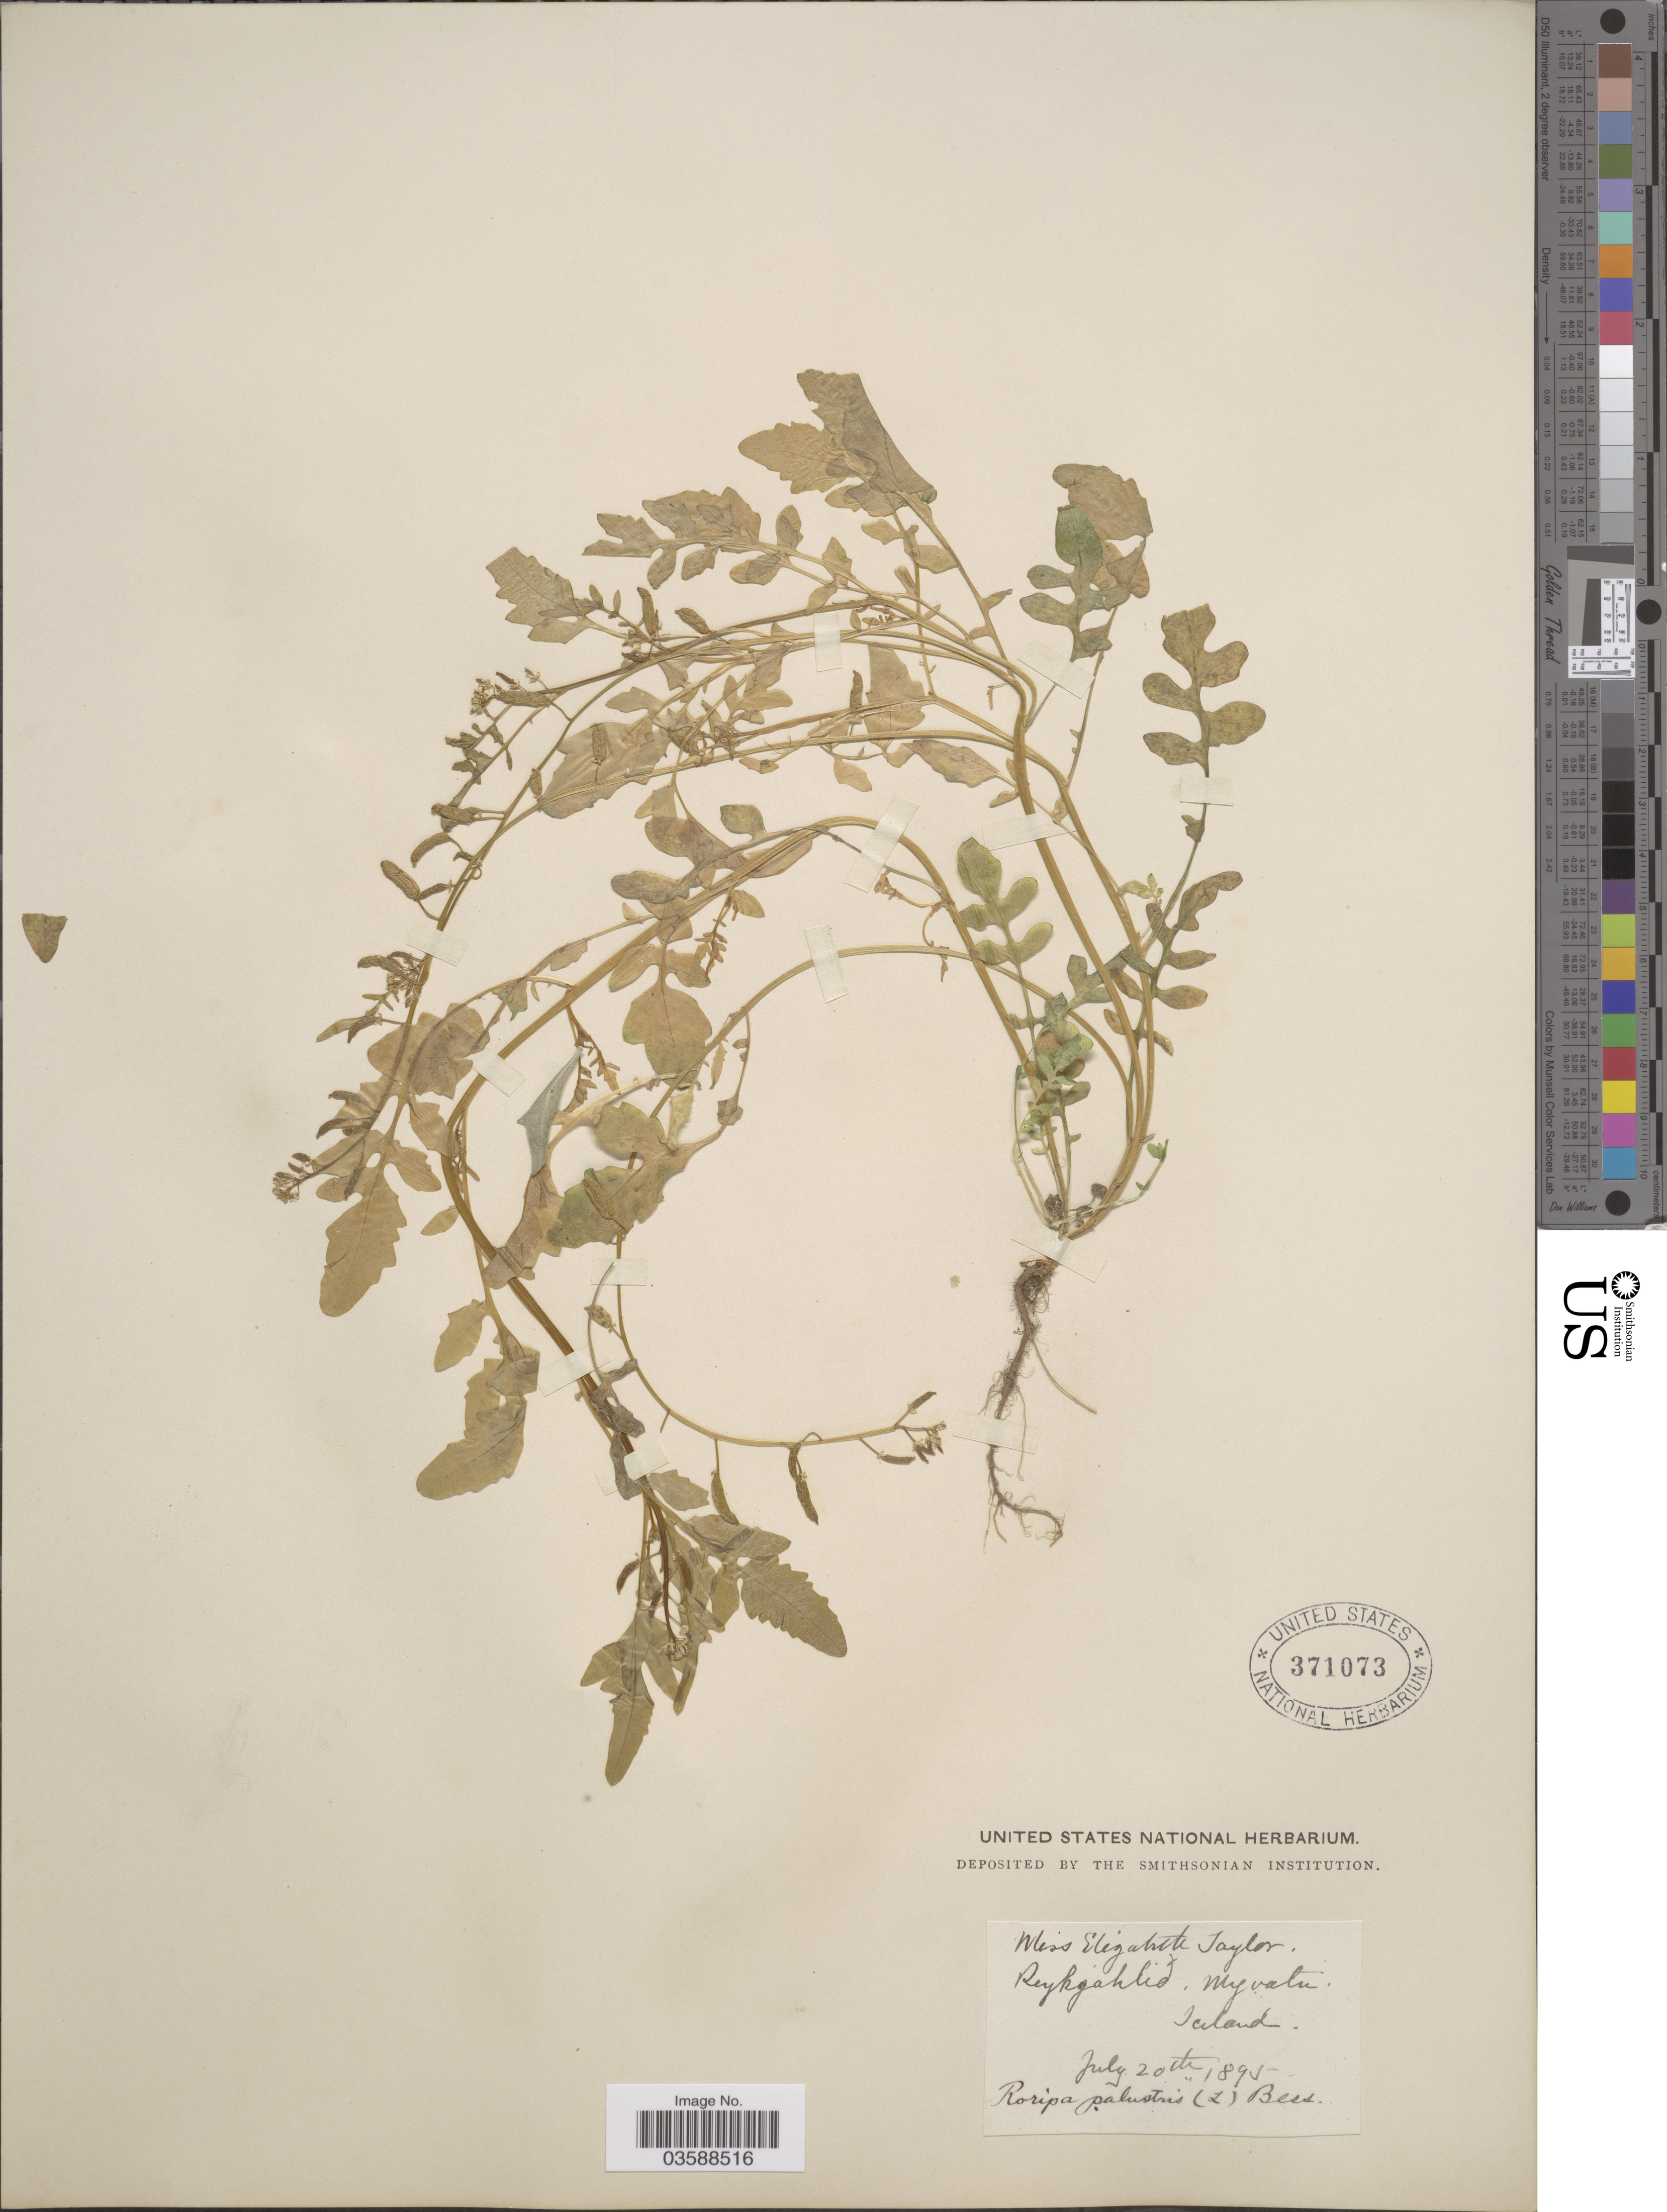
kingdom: Plantae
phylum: Tracheophyta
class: Magnoliopsida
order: Brassicales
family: Brassicaceae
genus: Rorippa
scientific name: Rorippa palustris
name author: (L.) Besser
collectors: E. L. Taylor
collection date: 1895-07-20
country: Iceland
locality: Reykjahlid Myvatn.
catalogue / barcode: US 371073